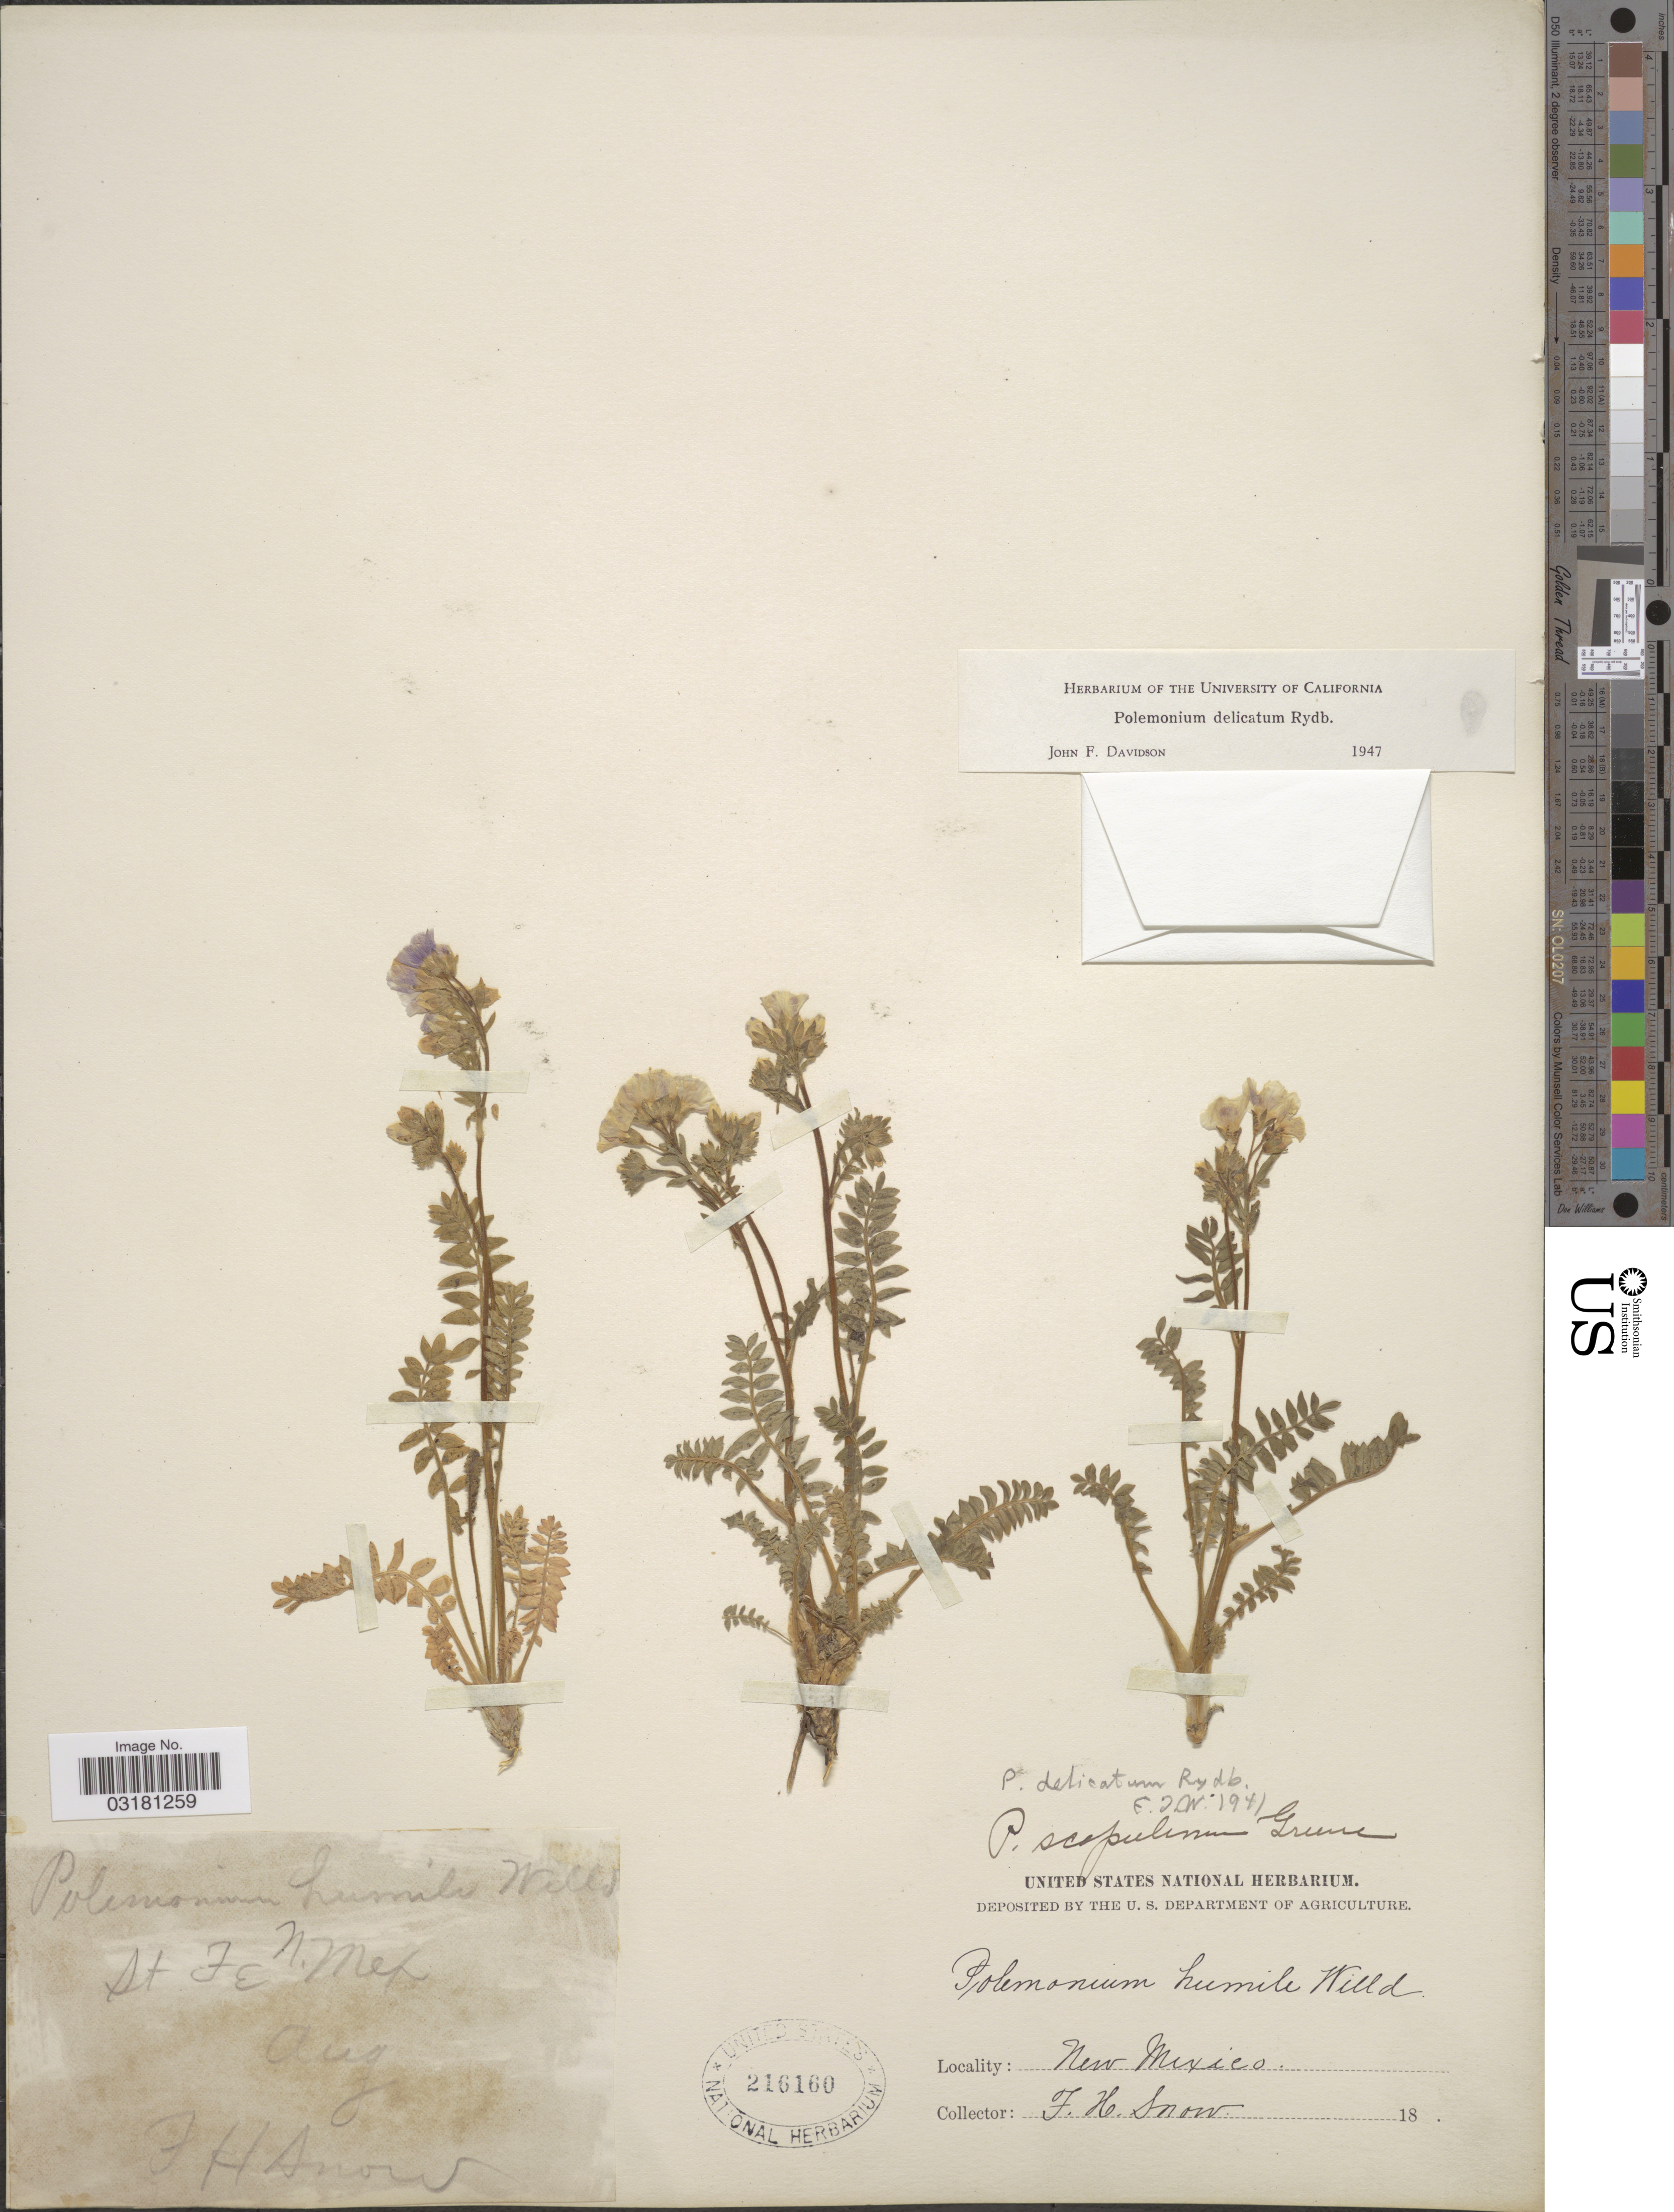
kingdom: Plantae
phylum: Tracheophyta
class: Magnoliopsida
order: Ericales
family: Polemoniaceae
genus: Polemonium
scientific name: Polemonium delicatum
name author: Rydb.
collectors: F. H. Snow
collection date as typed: Aug 18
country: United States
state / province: New Mexico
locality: St FE N. Mex.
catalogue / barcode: US 216160